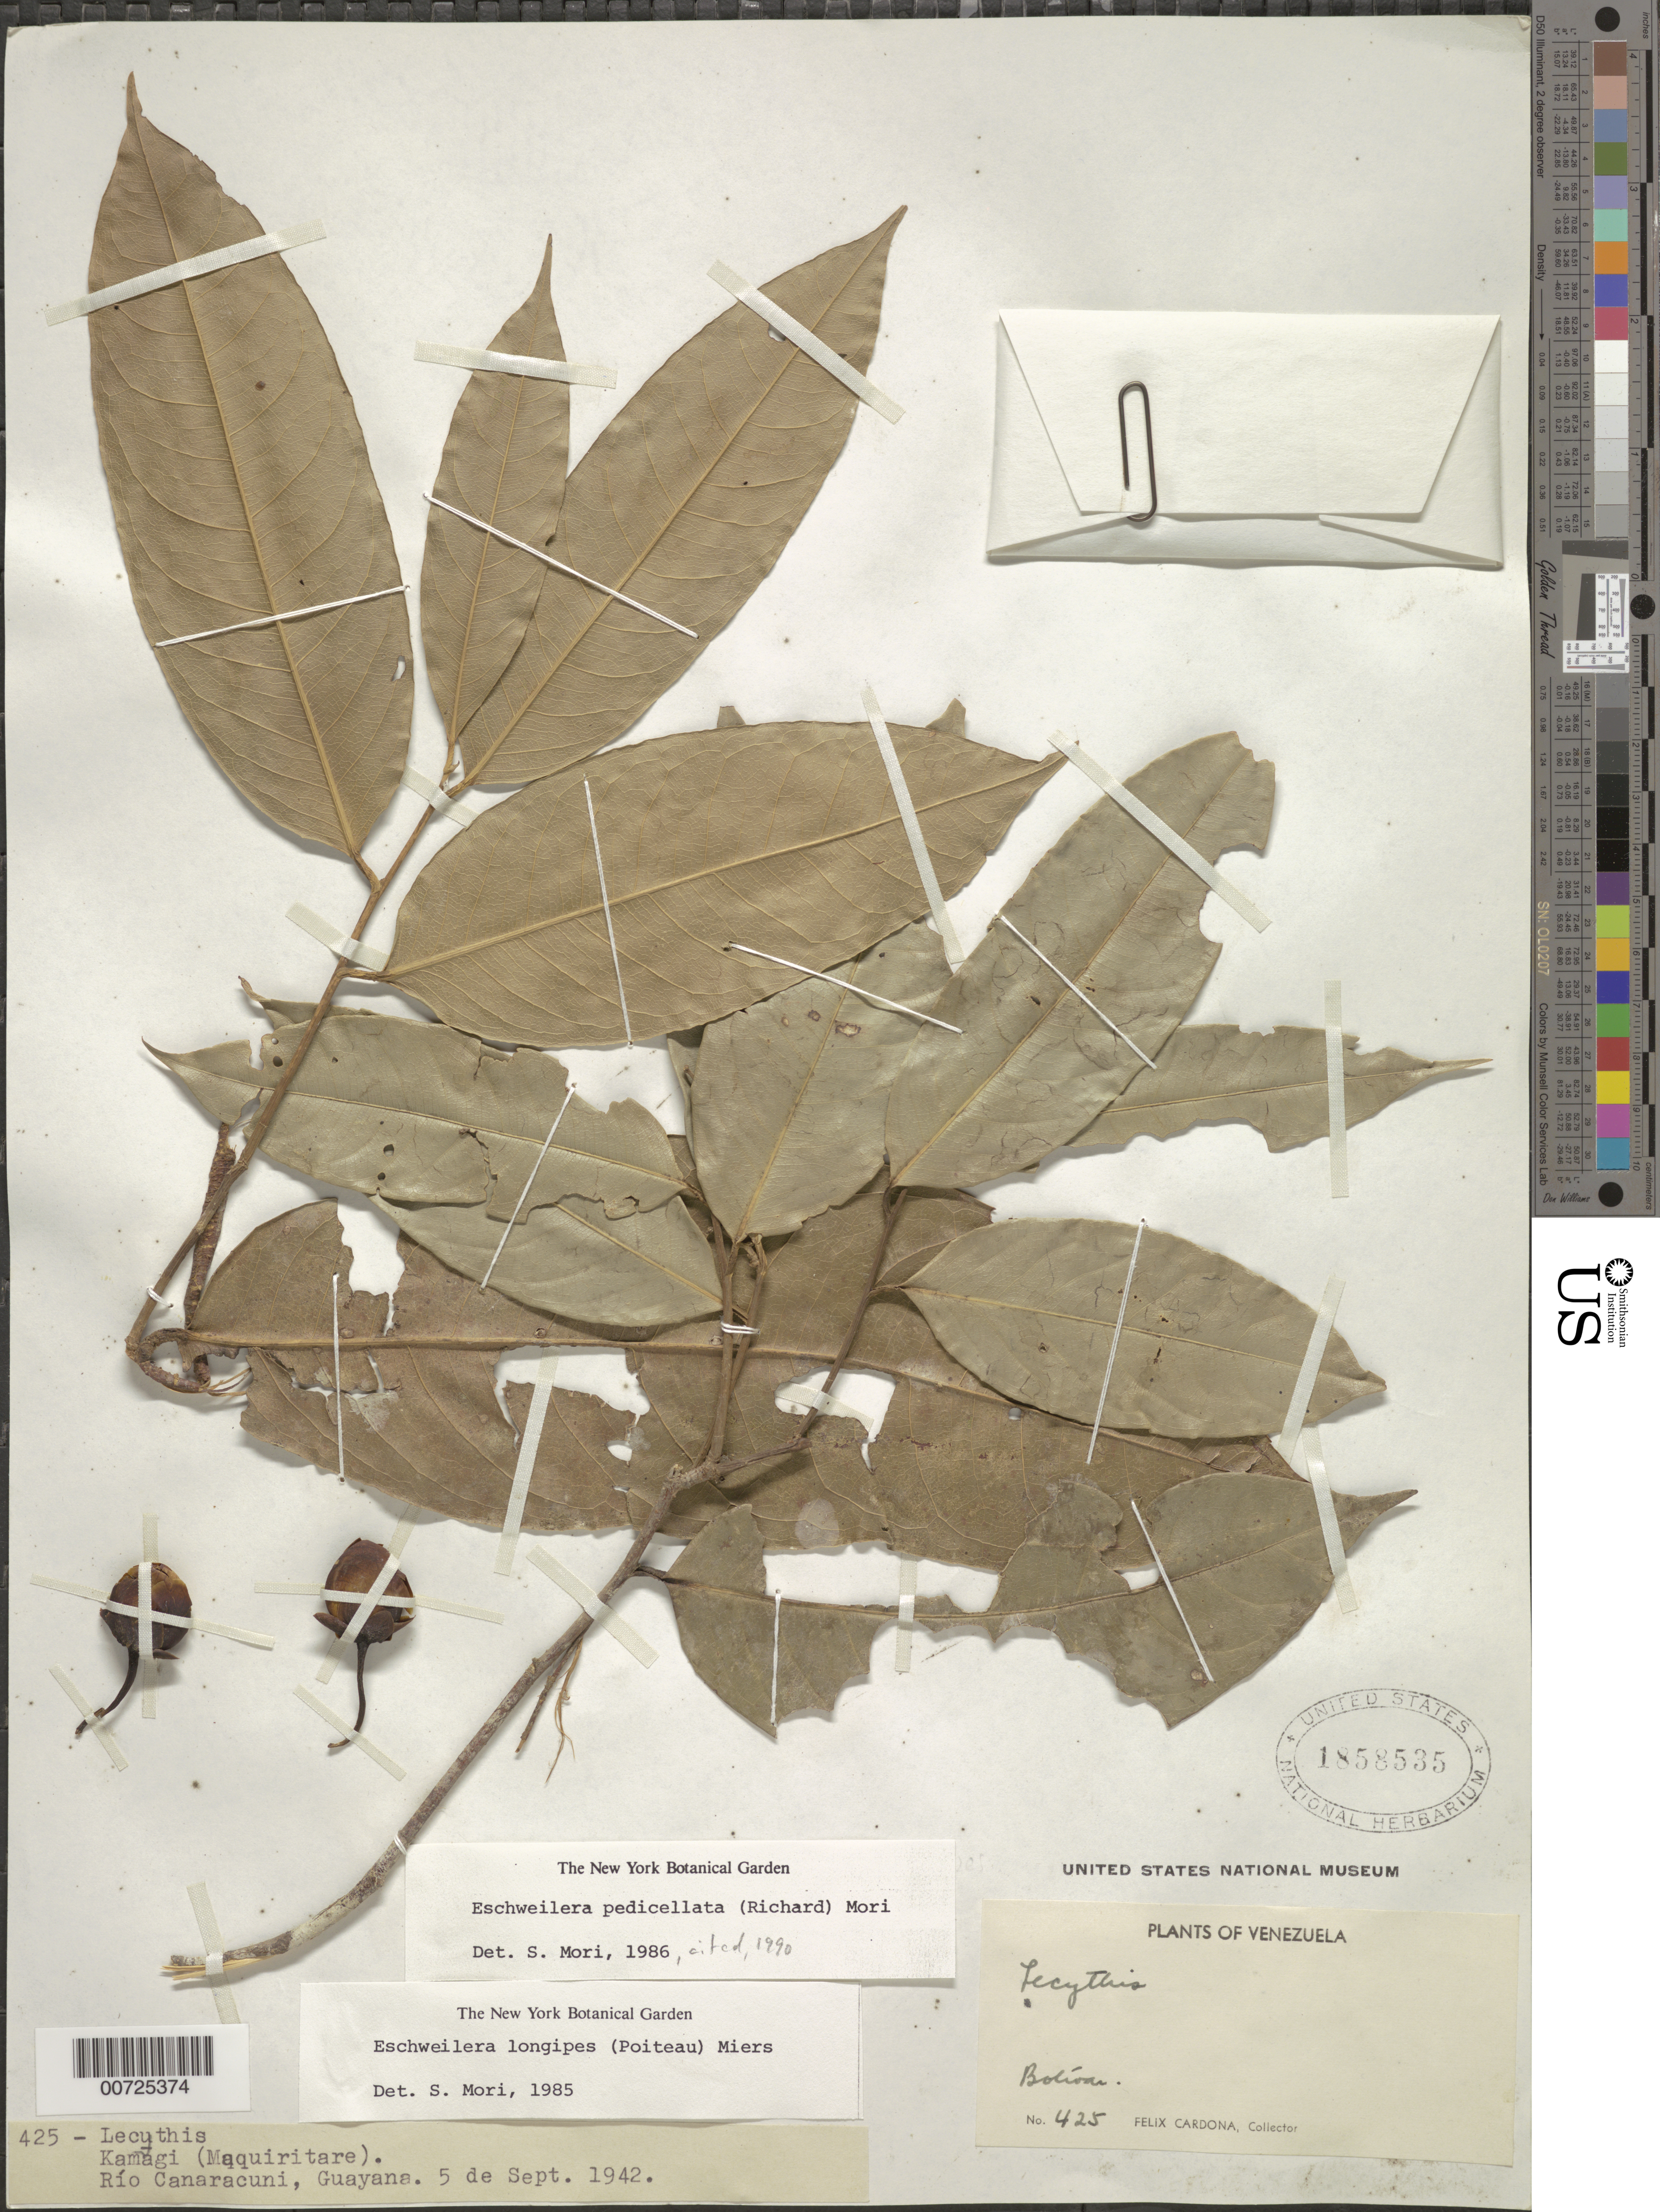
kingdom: Plantae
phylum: Tracheophyta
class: Magnoliopsida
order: Ericales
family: Lecythidaceae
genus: Eschweilera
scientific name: Eschweilera pedicellata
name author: (Rich.) S.A. Mori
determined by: Mori, Scott A.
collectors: F. Cardona Puig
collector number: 425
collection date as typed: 5-Sep-42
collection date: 1942-09-05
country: Venezuela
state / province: Bolívar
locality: Río Carraracuní, Alto Caura, Guayana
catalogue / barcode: US 1858535